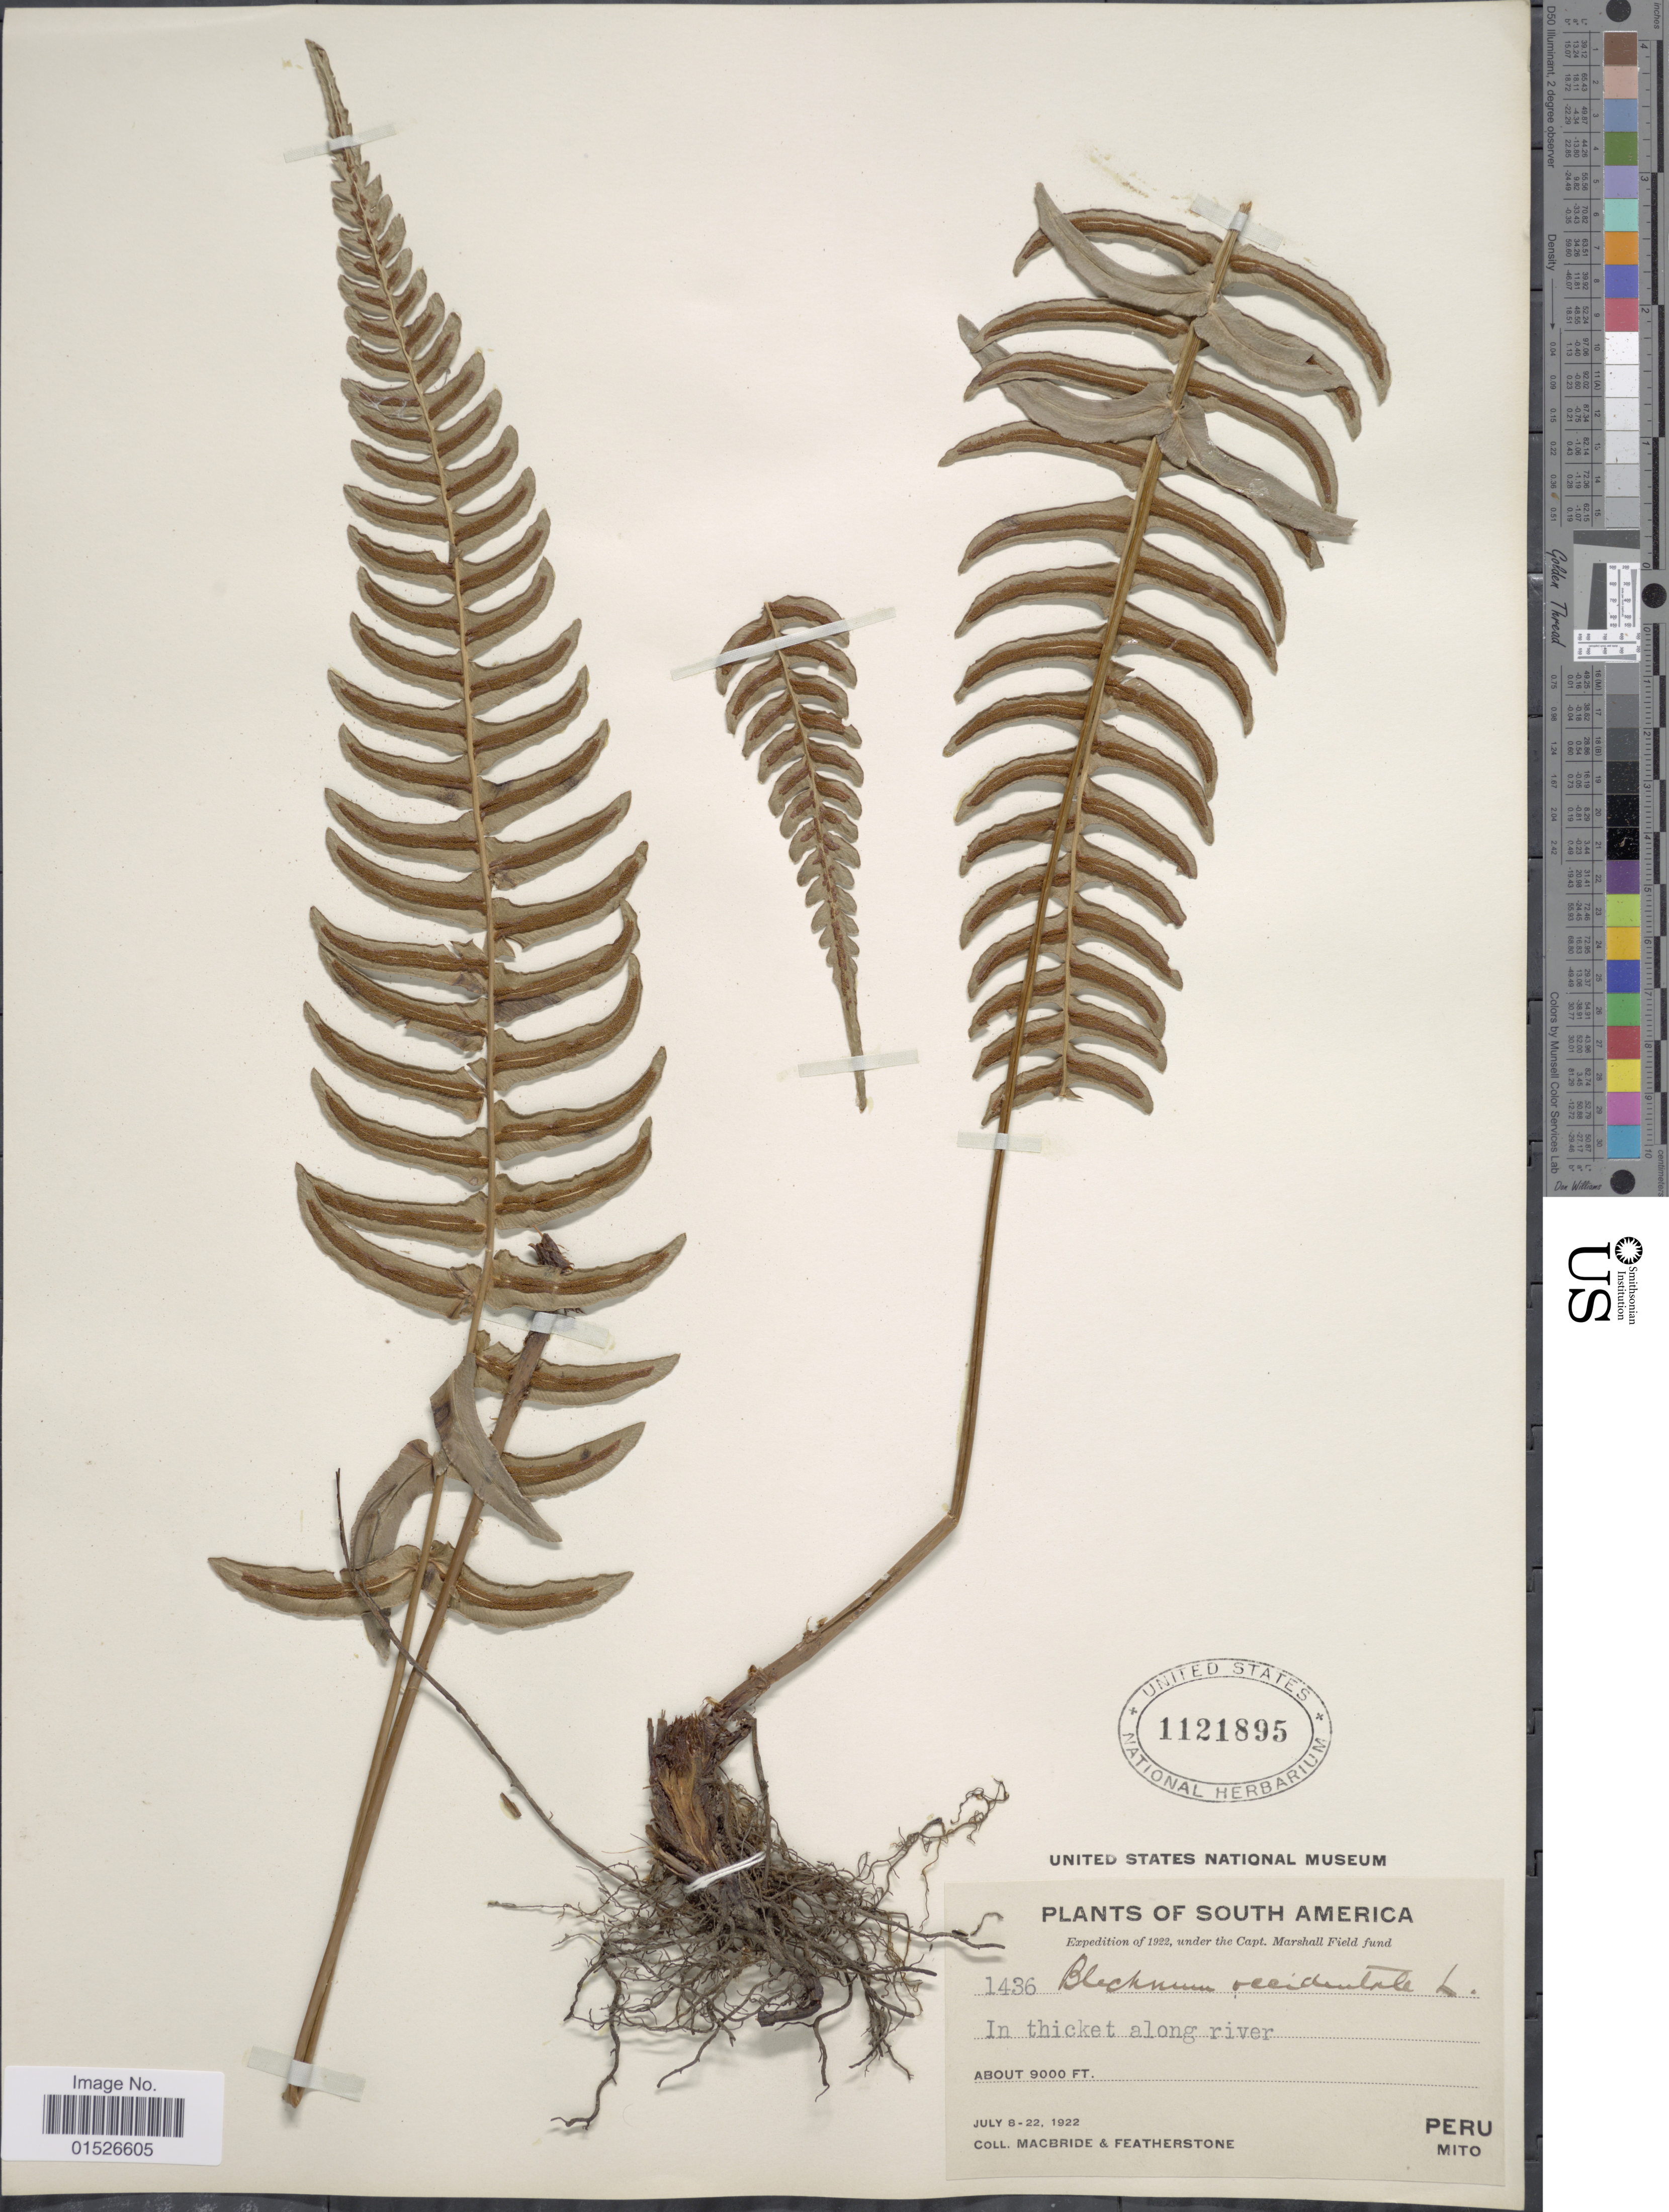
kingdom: Plantae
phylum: Tracheophyta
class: Polypodiopsida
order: Polypodiales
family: Blechnaceae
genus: Blechnum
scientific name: Blechnum occidentale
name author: L.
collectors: Macbride, -- & -. Featherstone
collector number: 1436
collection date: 1922-07-08/1922-07-22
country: Peru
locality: In thicket along river, Peru, Mito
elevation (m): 2743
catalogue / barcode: US 1121895